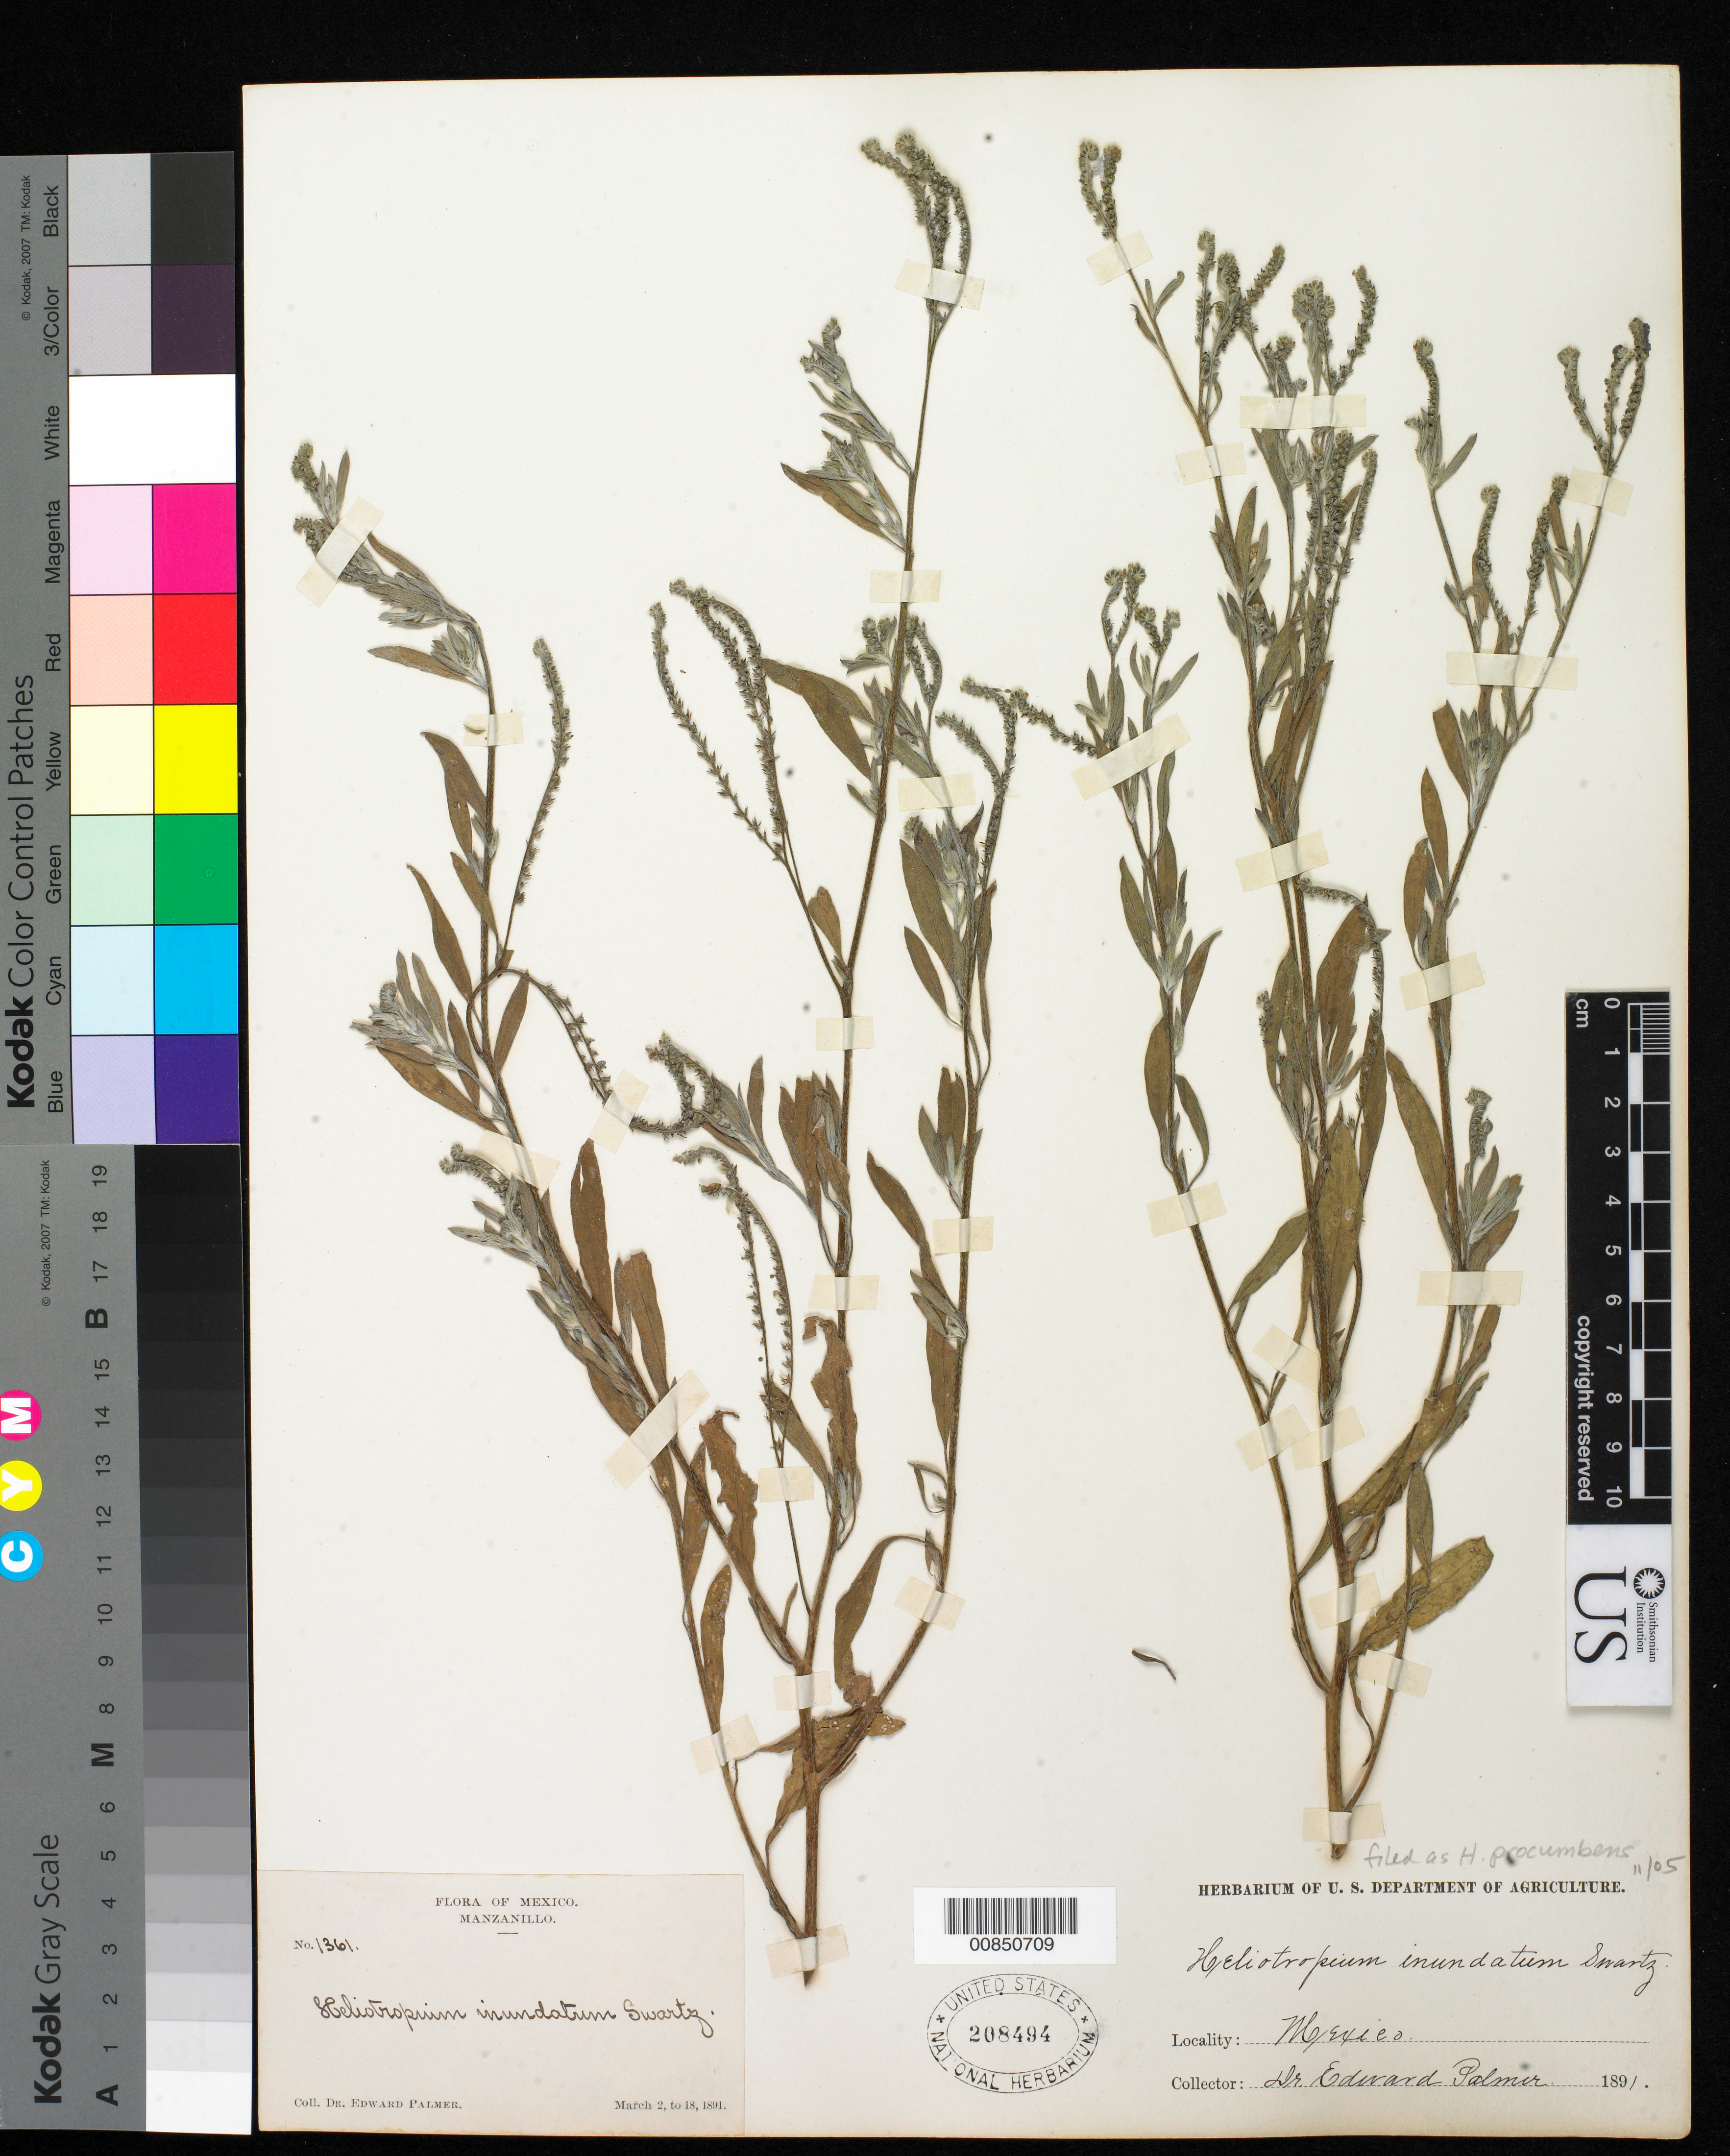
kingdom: Plantae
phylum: Tracheophyta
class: Magnoliopsida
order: Boraginales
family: Heliotropiaceae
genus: Euploca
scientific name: Euploca procumbens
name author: (Mill.) Diane & Hilger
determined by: Feuillet, C.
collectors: E. Palmer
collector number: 1361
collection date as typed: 02 Mar 1891 to 18 Mar 1891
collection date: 1891-03-02/1891-03-18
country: Mexico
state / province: Colima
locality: Manzanillo, Colima.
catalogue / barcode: US 208494